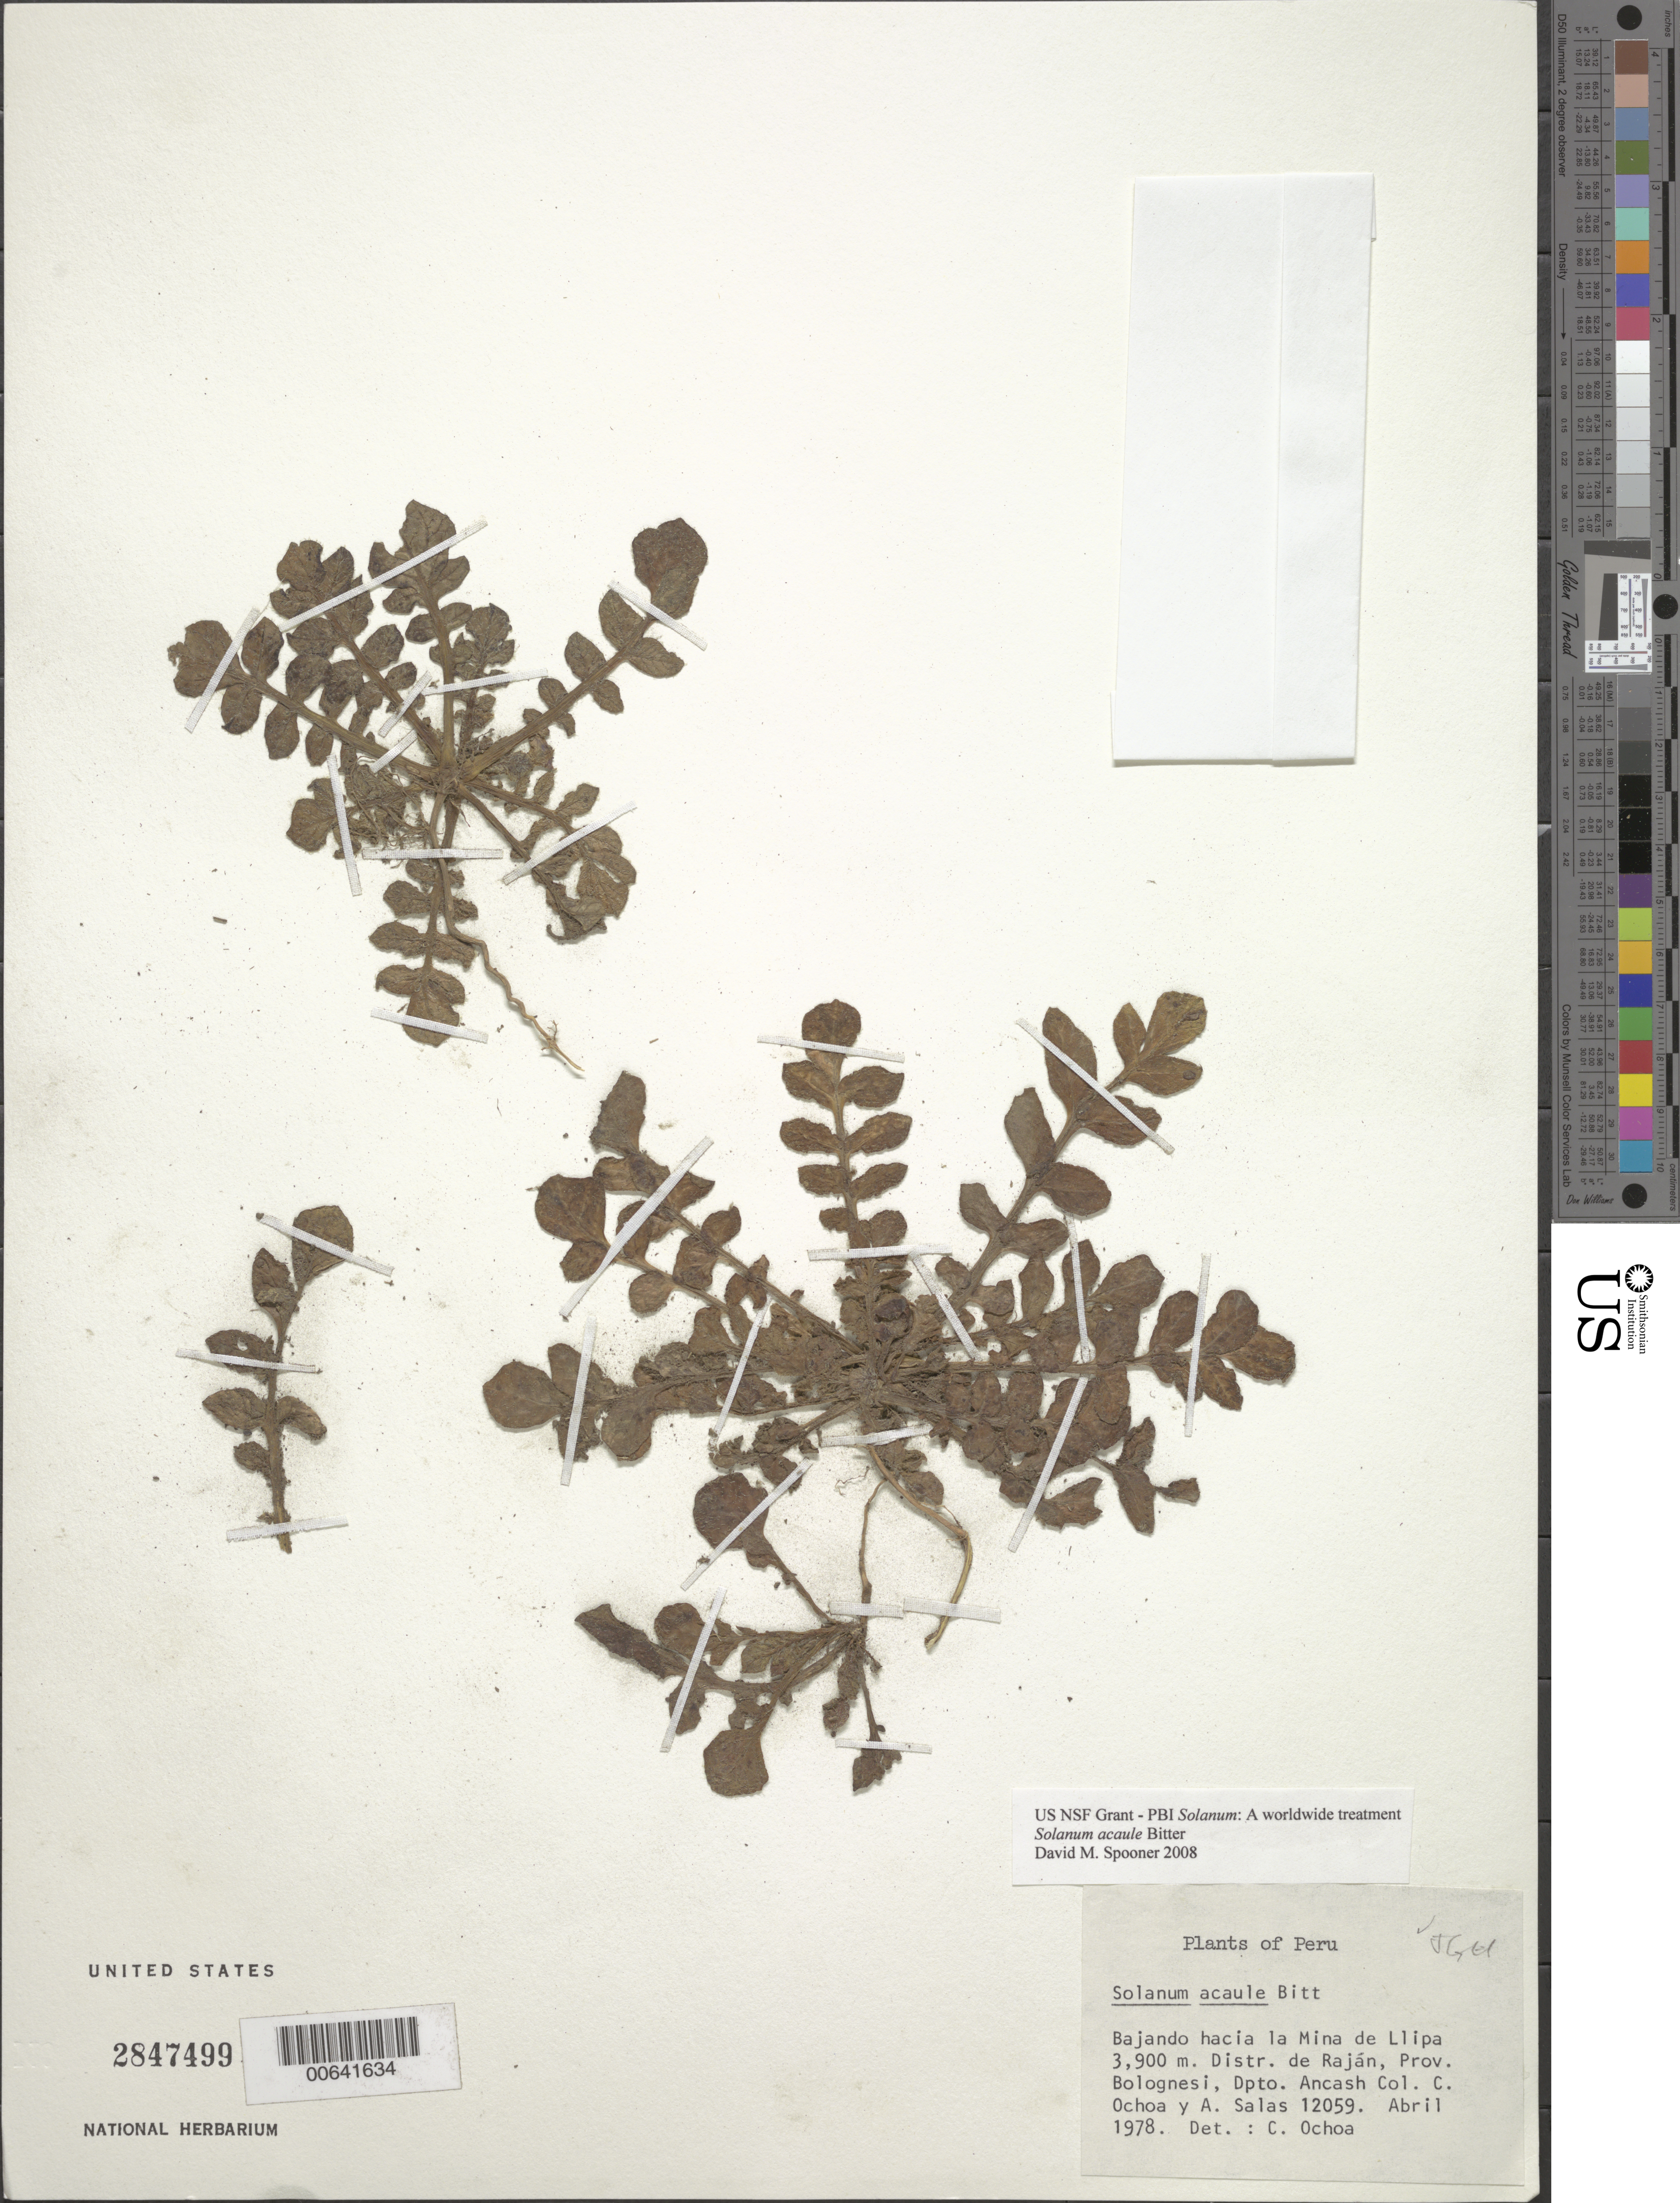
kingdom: Plantae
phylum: Tracheophyta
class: Magnoliopsida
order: Solanales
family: Solanaceae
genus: Solanum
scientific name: Solanum acaule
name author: Bitter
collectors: C. Ochoa & A. Salas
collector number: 12059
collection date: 1978-04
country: Peru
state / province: Ancash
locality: Bajando hacia la Mina de Llipa. Distr. de Raján, Prov. Bolognesi, Dpto. Ancash.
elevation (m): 3900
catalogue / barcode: US 2847499